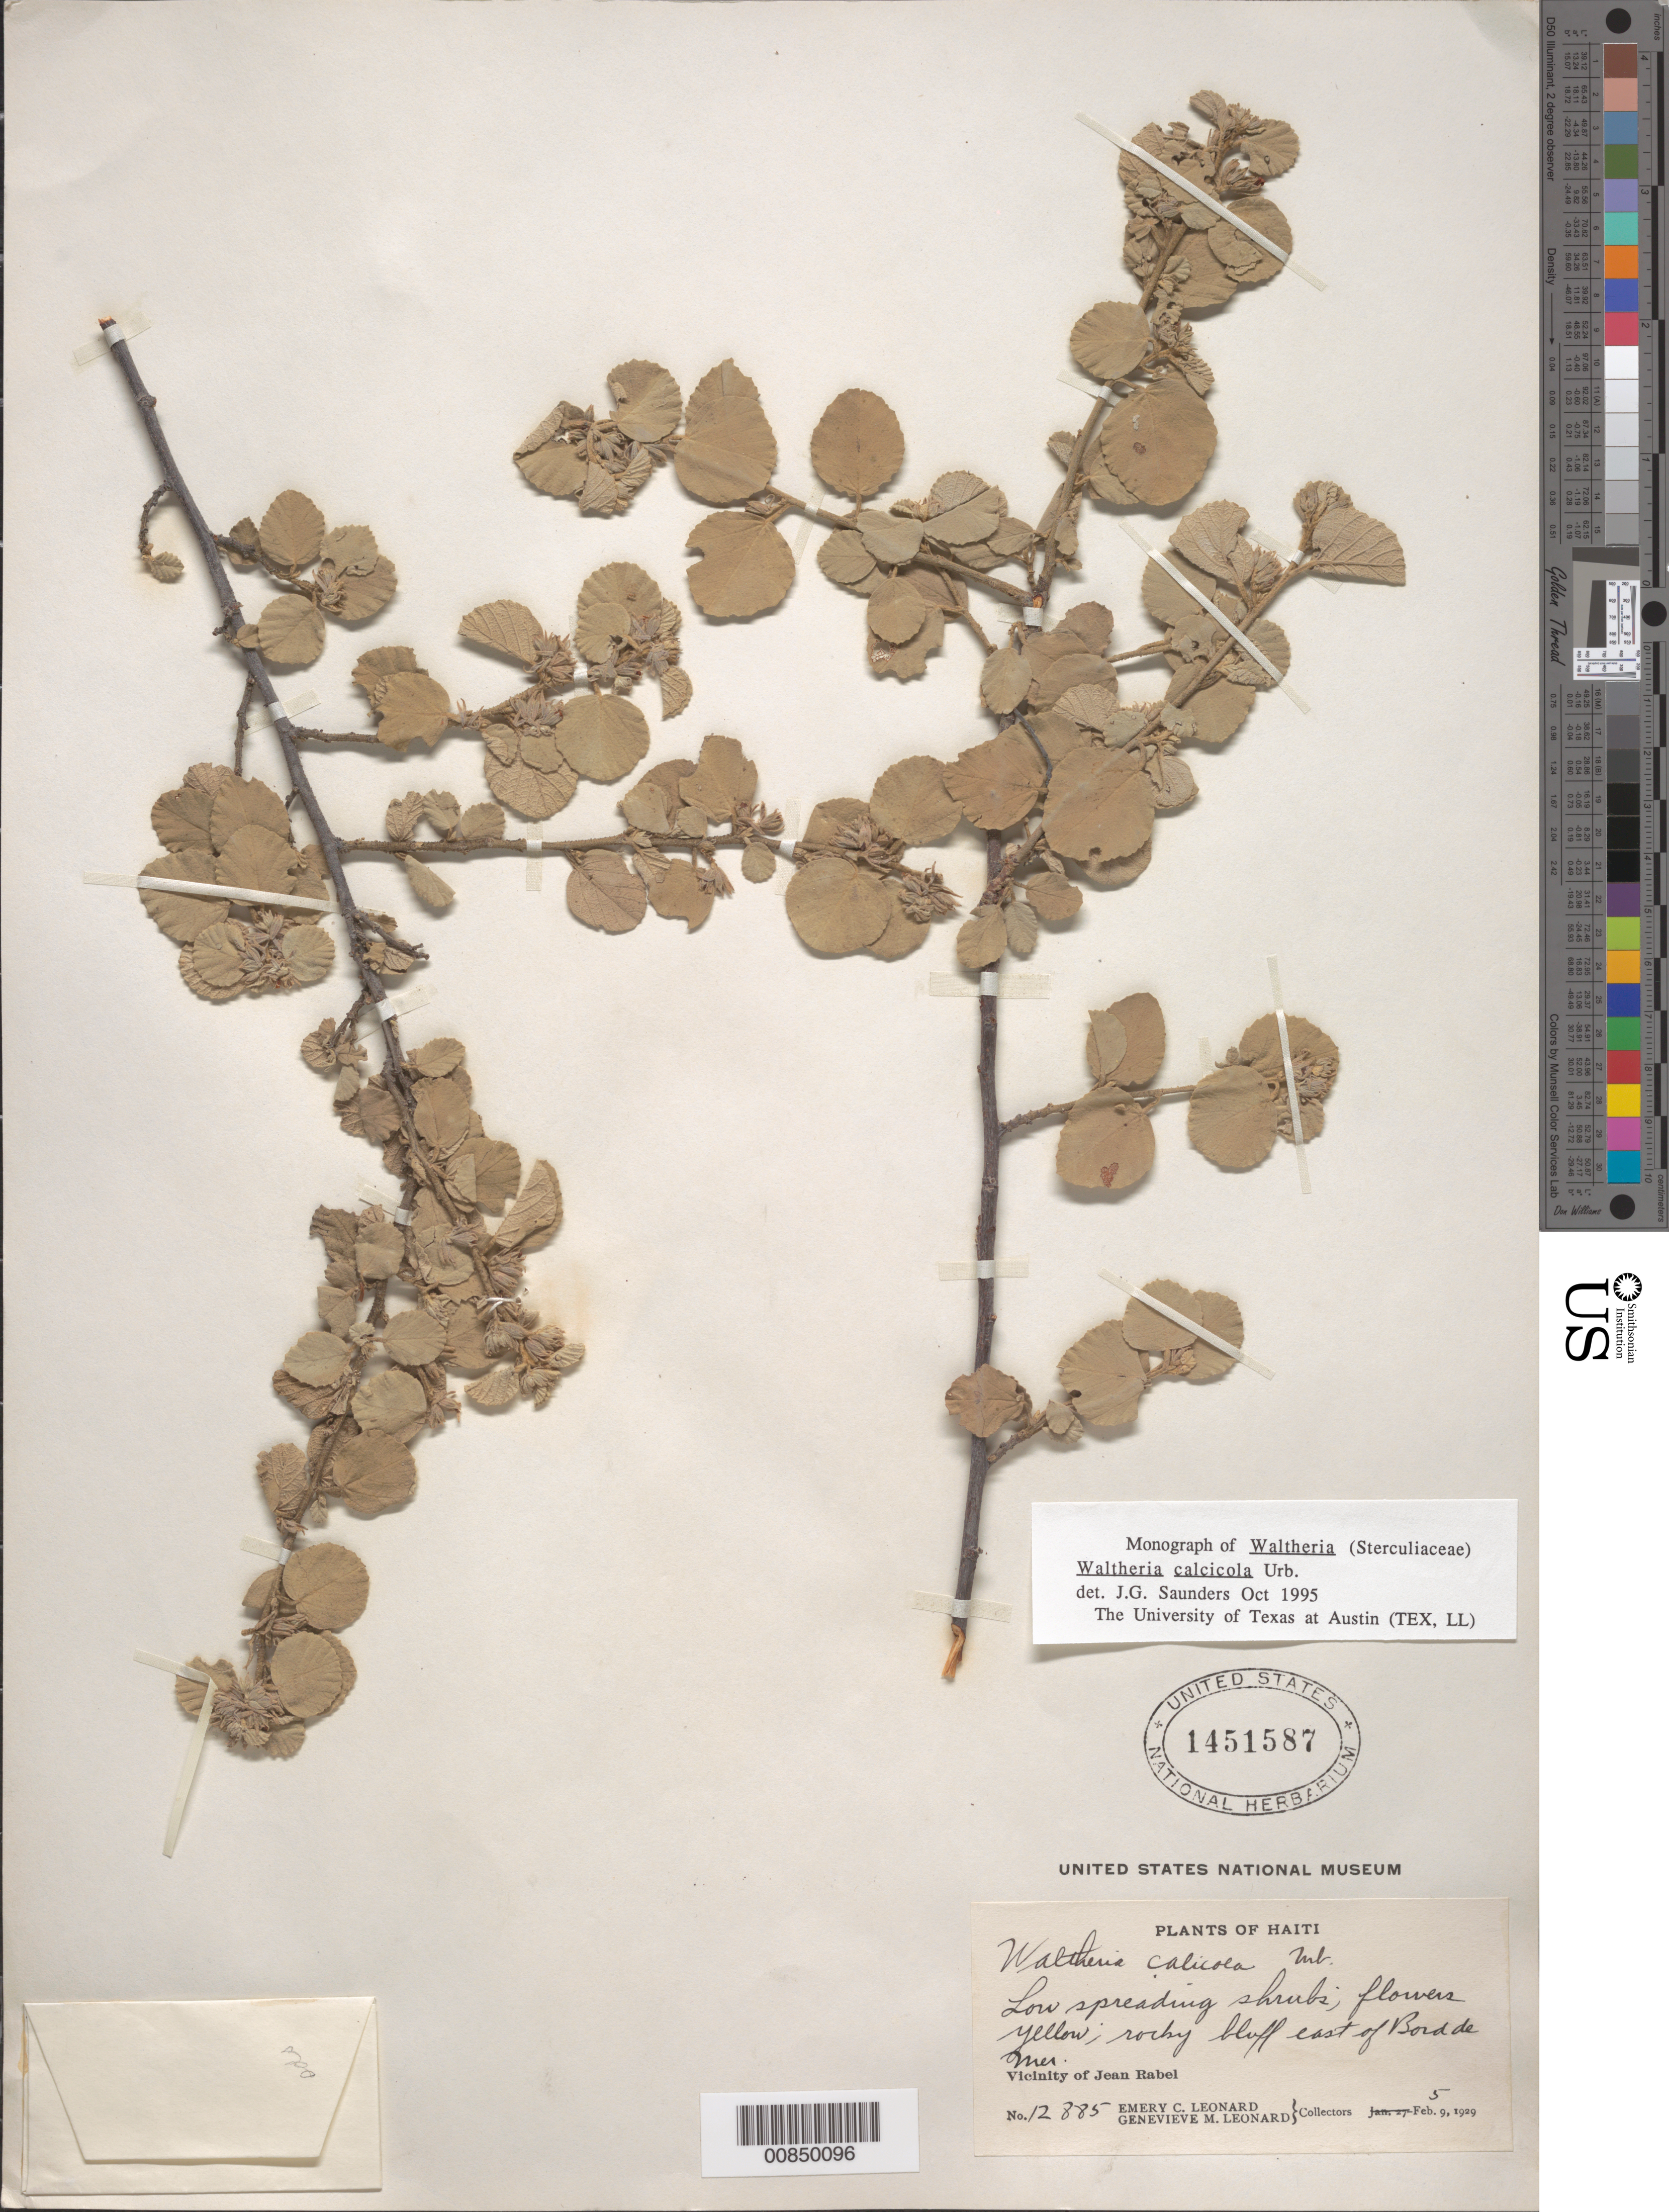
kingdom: Plantae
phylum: Tracheophyta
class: Magnoliopsida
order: Malvales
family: Malvaceae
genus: Waltheria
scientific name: Waltheria calcicola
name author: Urb.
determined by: Saunders, J. G.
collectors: E. C. Leonard & G. M. Leonard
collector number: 12885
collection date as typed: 05 Feb 1929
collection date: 1929-02-05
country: Haiti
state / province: Nord-Ouest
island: Hispaniola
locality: Vicinity of Jean Rabel, E of Bord de Mer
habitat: Rocky bluff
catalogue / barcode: US 1451587